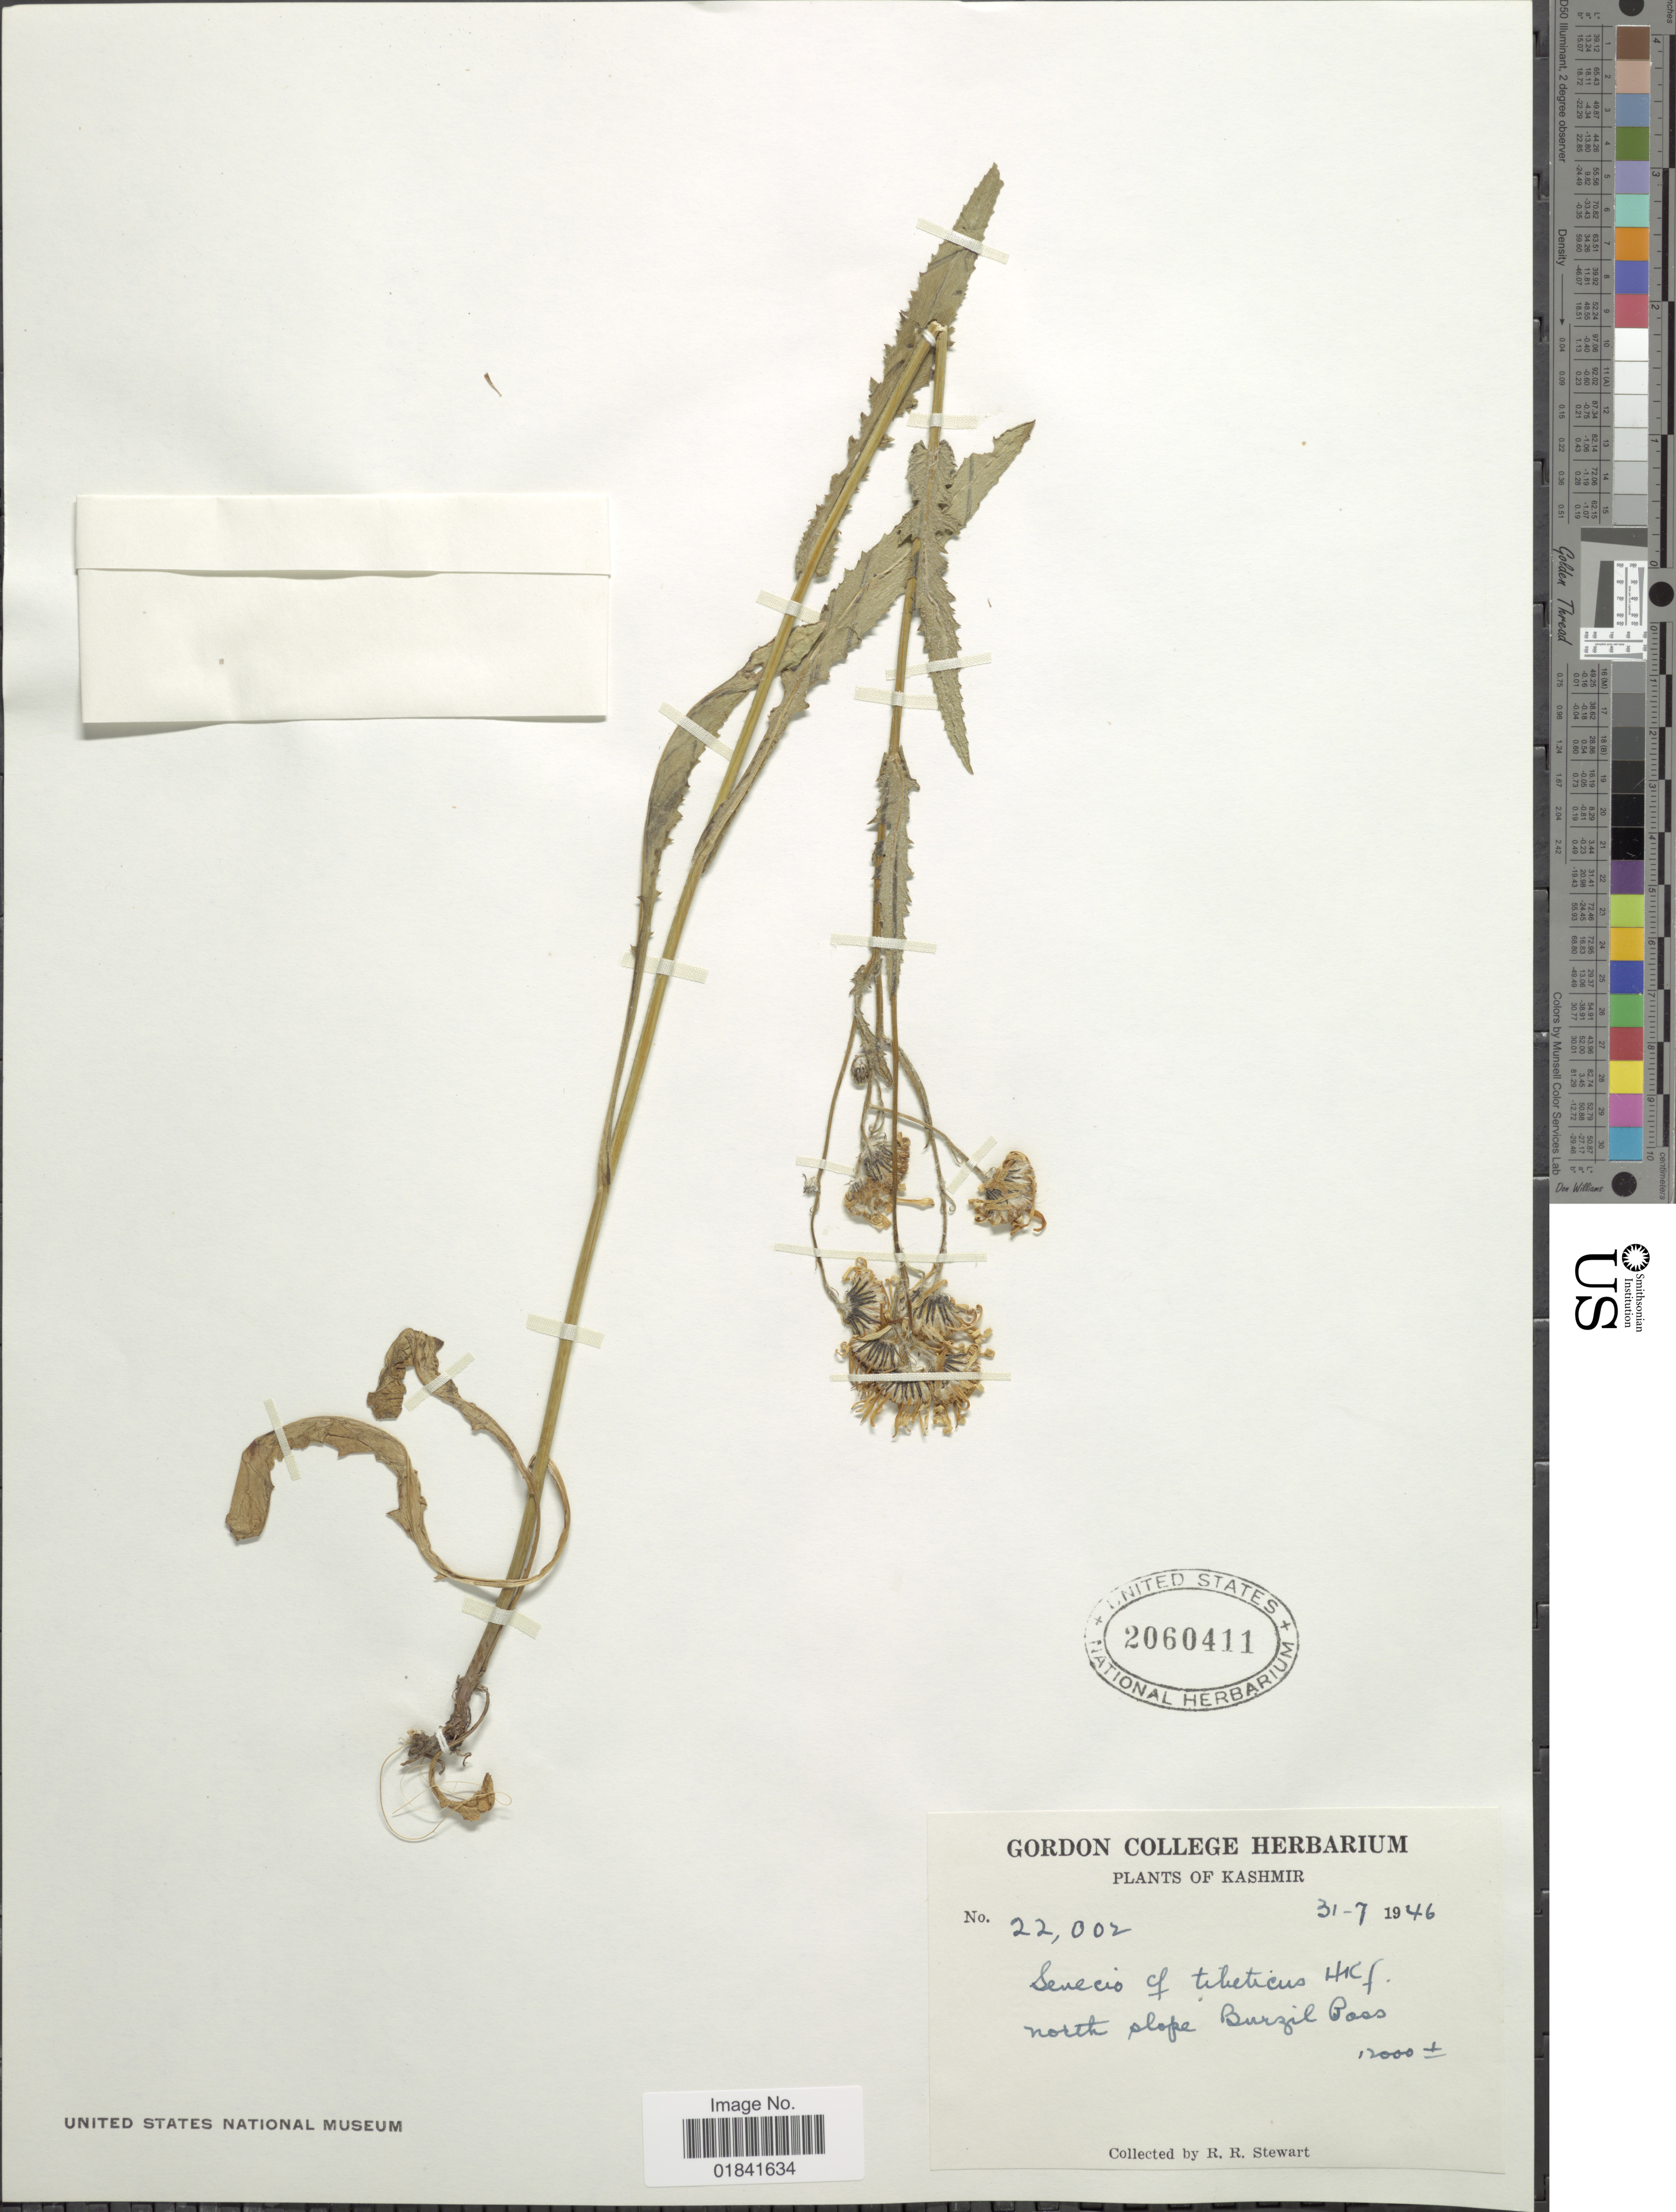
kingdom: Plantae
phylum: Tracheophyta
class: Magnoliopsida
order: Asterales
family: Asteraceae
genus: Senecio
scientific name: Senecio tibeticus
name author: Hook. f.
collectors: R. R. Stewart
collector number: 22002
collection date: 1946-07-31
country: Pakistan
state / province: Gilgit-Baltistan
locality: Kashmir, north slope of Burzil Pass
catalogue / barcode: US 2060411